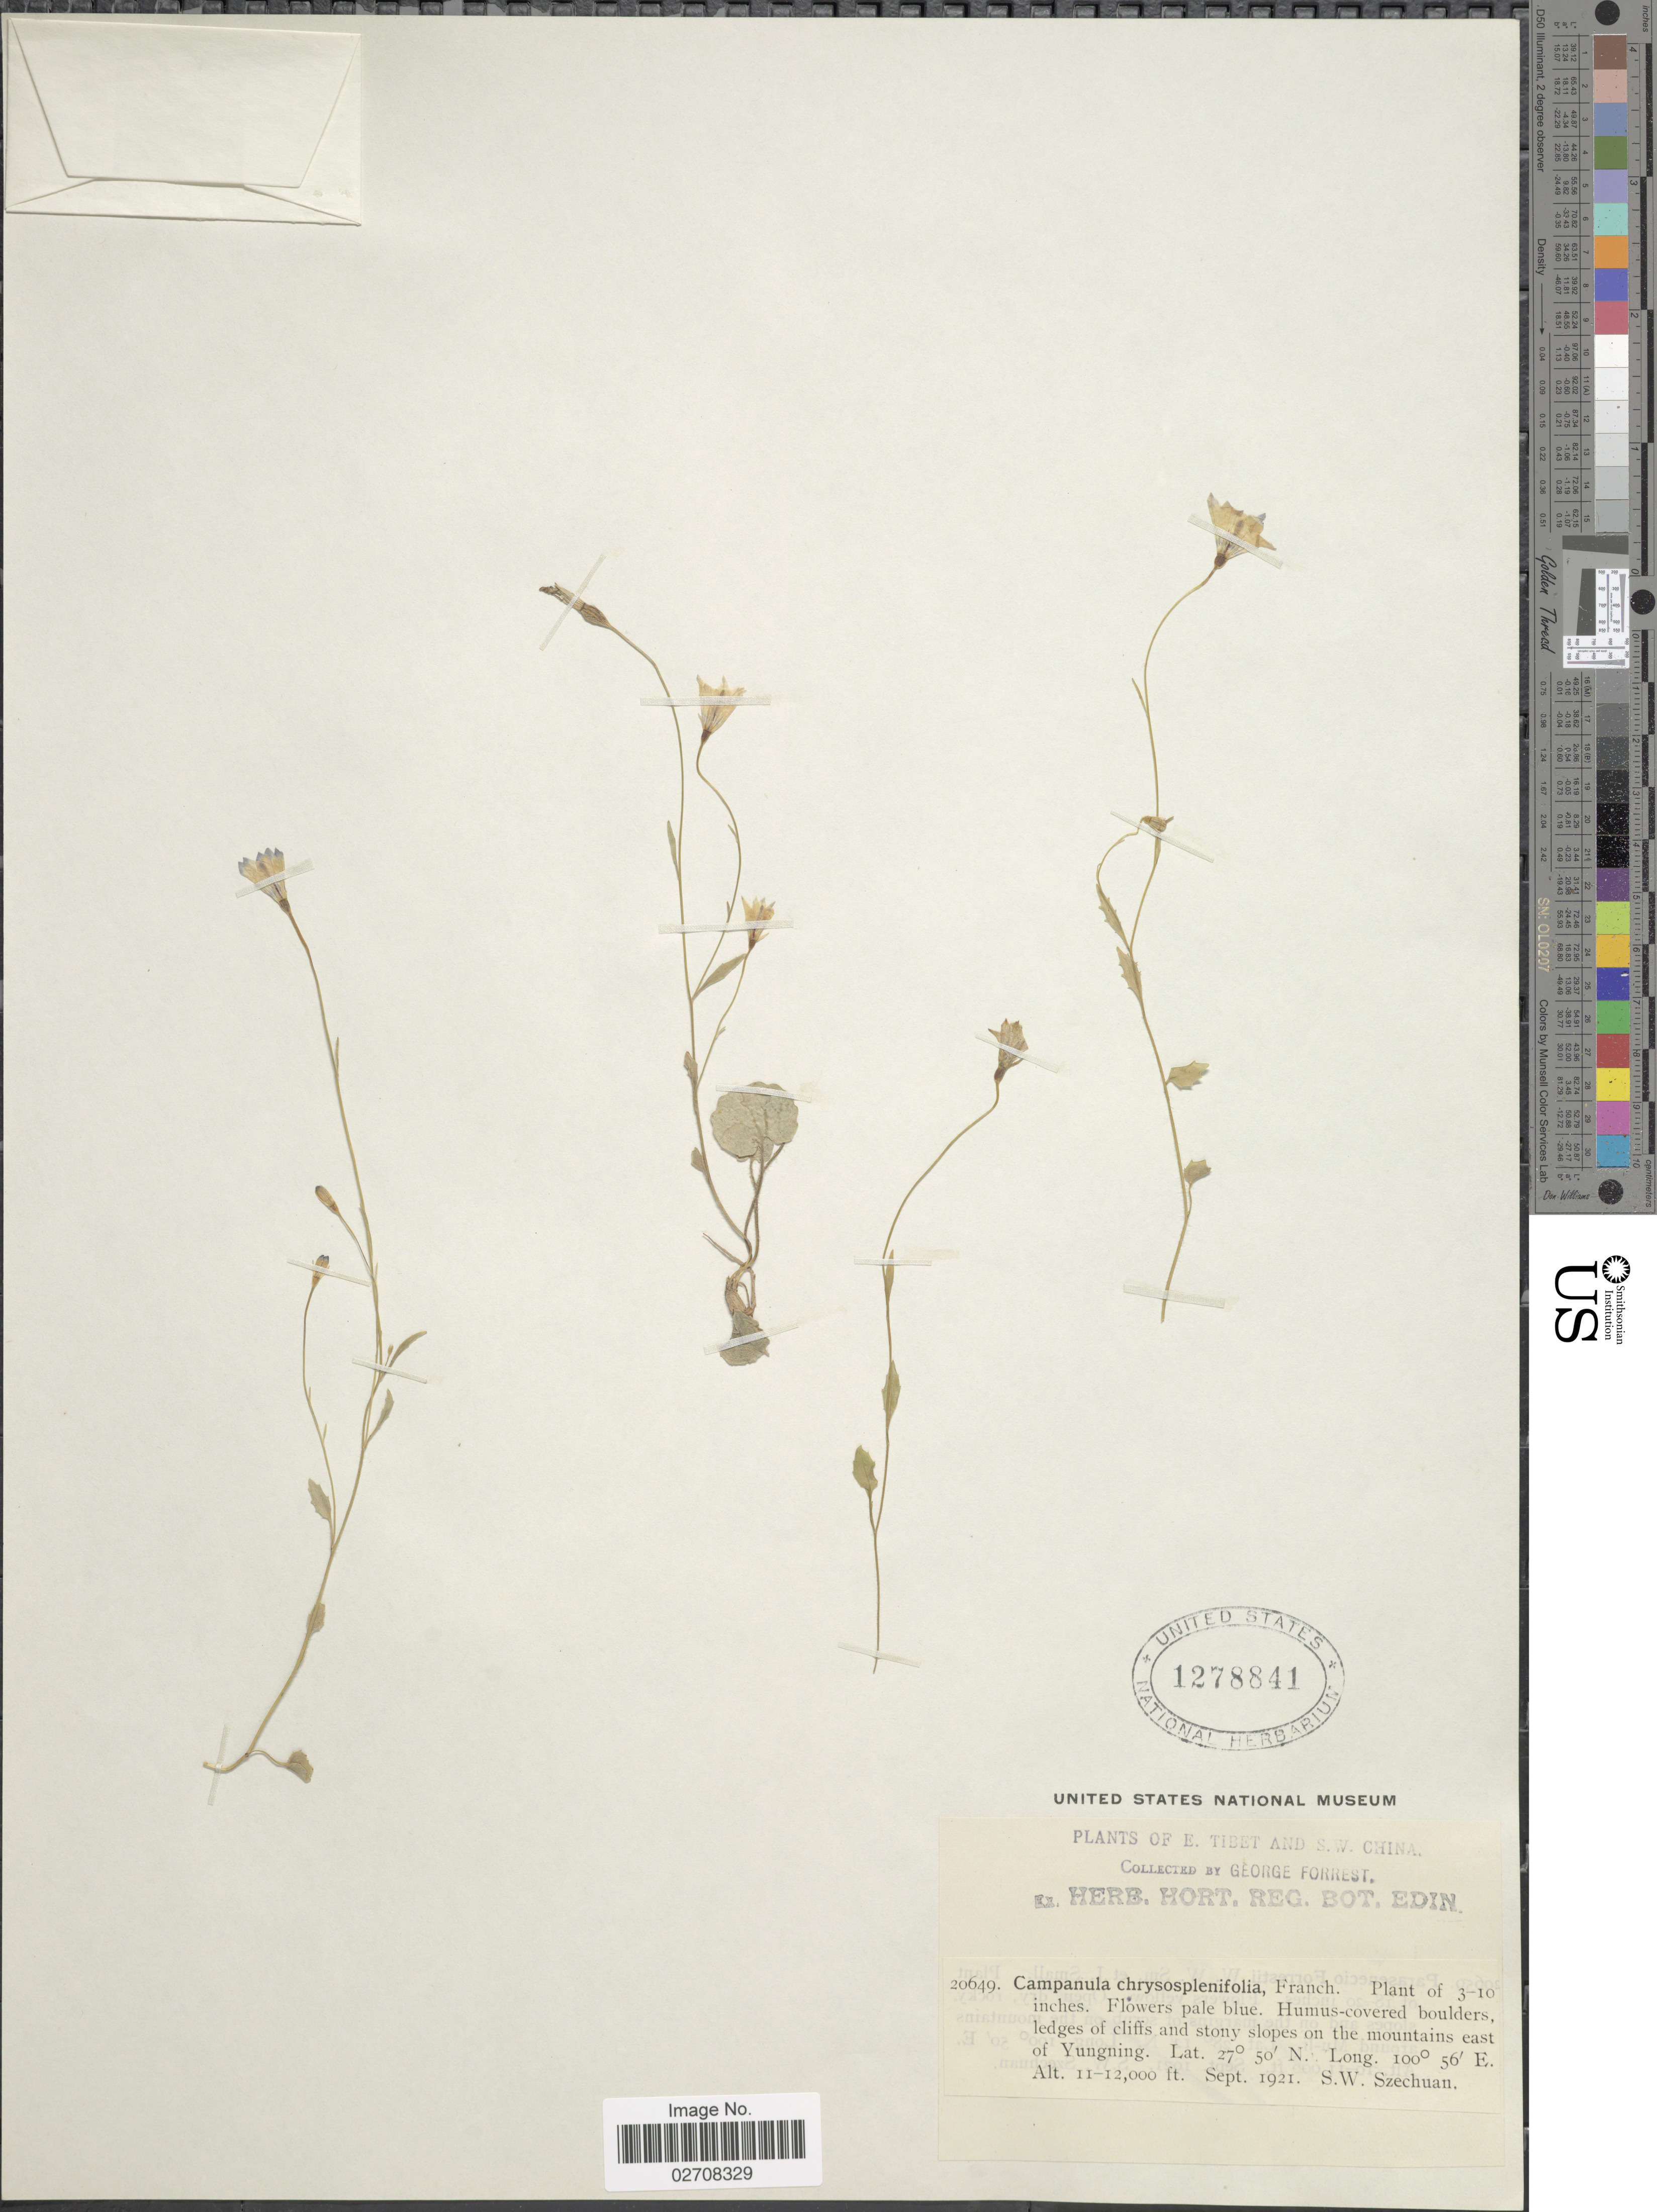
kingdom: Plantae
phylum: Tracheophyta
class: Magnoliopsida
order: Asterales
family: Campanulaceae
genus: Campanula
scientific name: Campanula chrysosplenifolia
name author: Franch.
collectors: G. Forrest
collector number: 20649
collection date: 1921-09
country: China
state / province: Sichuan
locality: E. Tibet and S.W. China. On the mountains east of Yungning. S.W. Szechuan.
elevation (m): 3353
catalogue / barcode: US 1278841